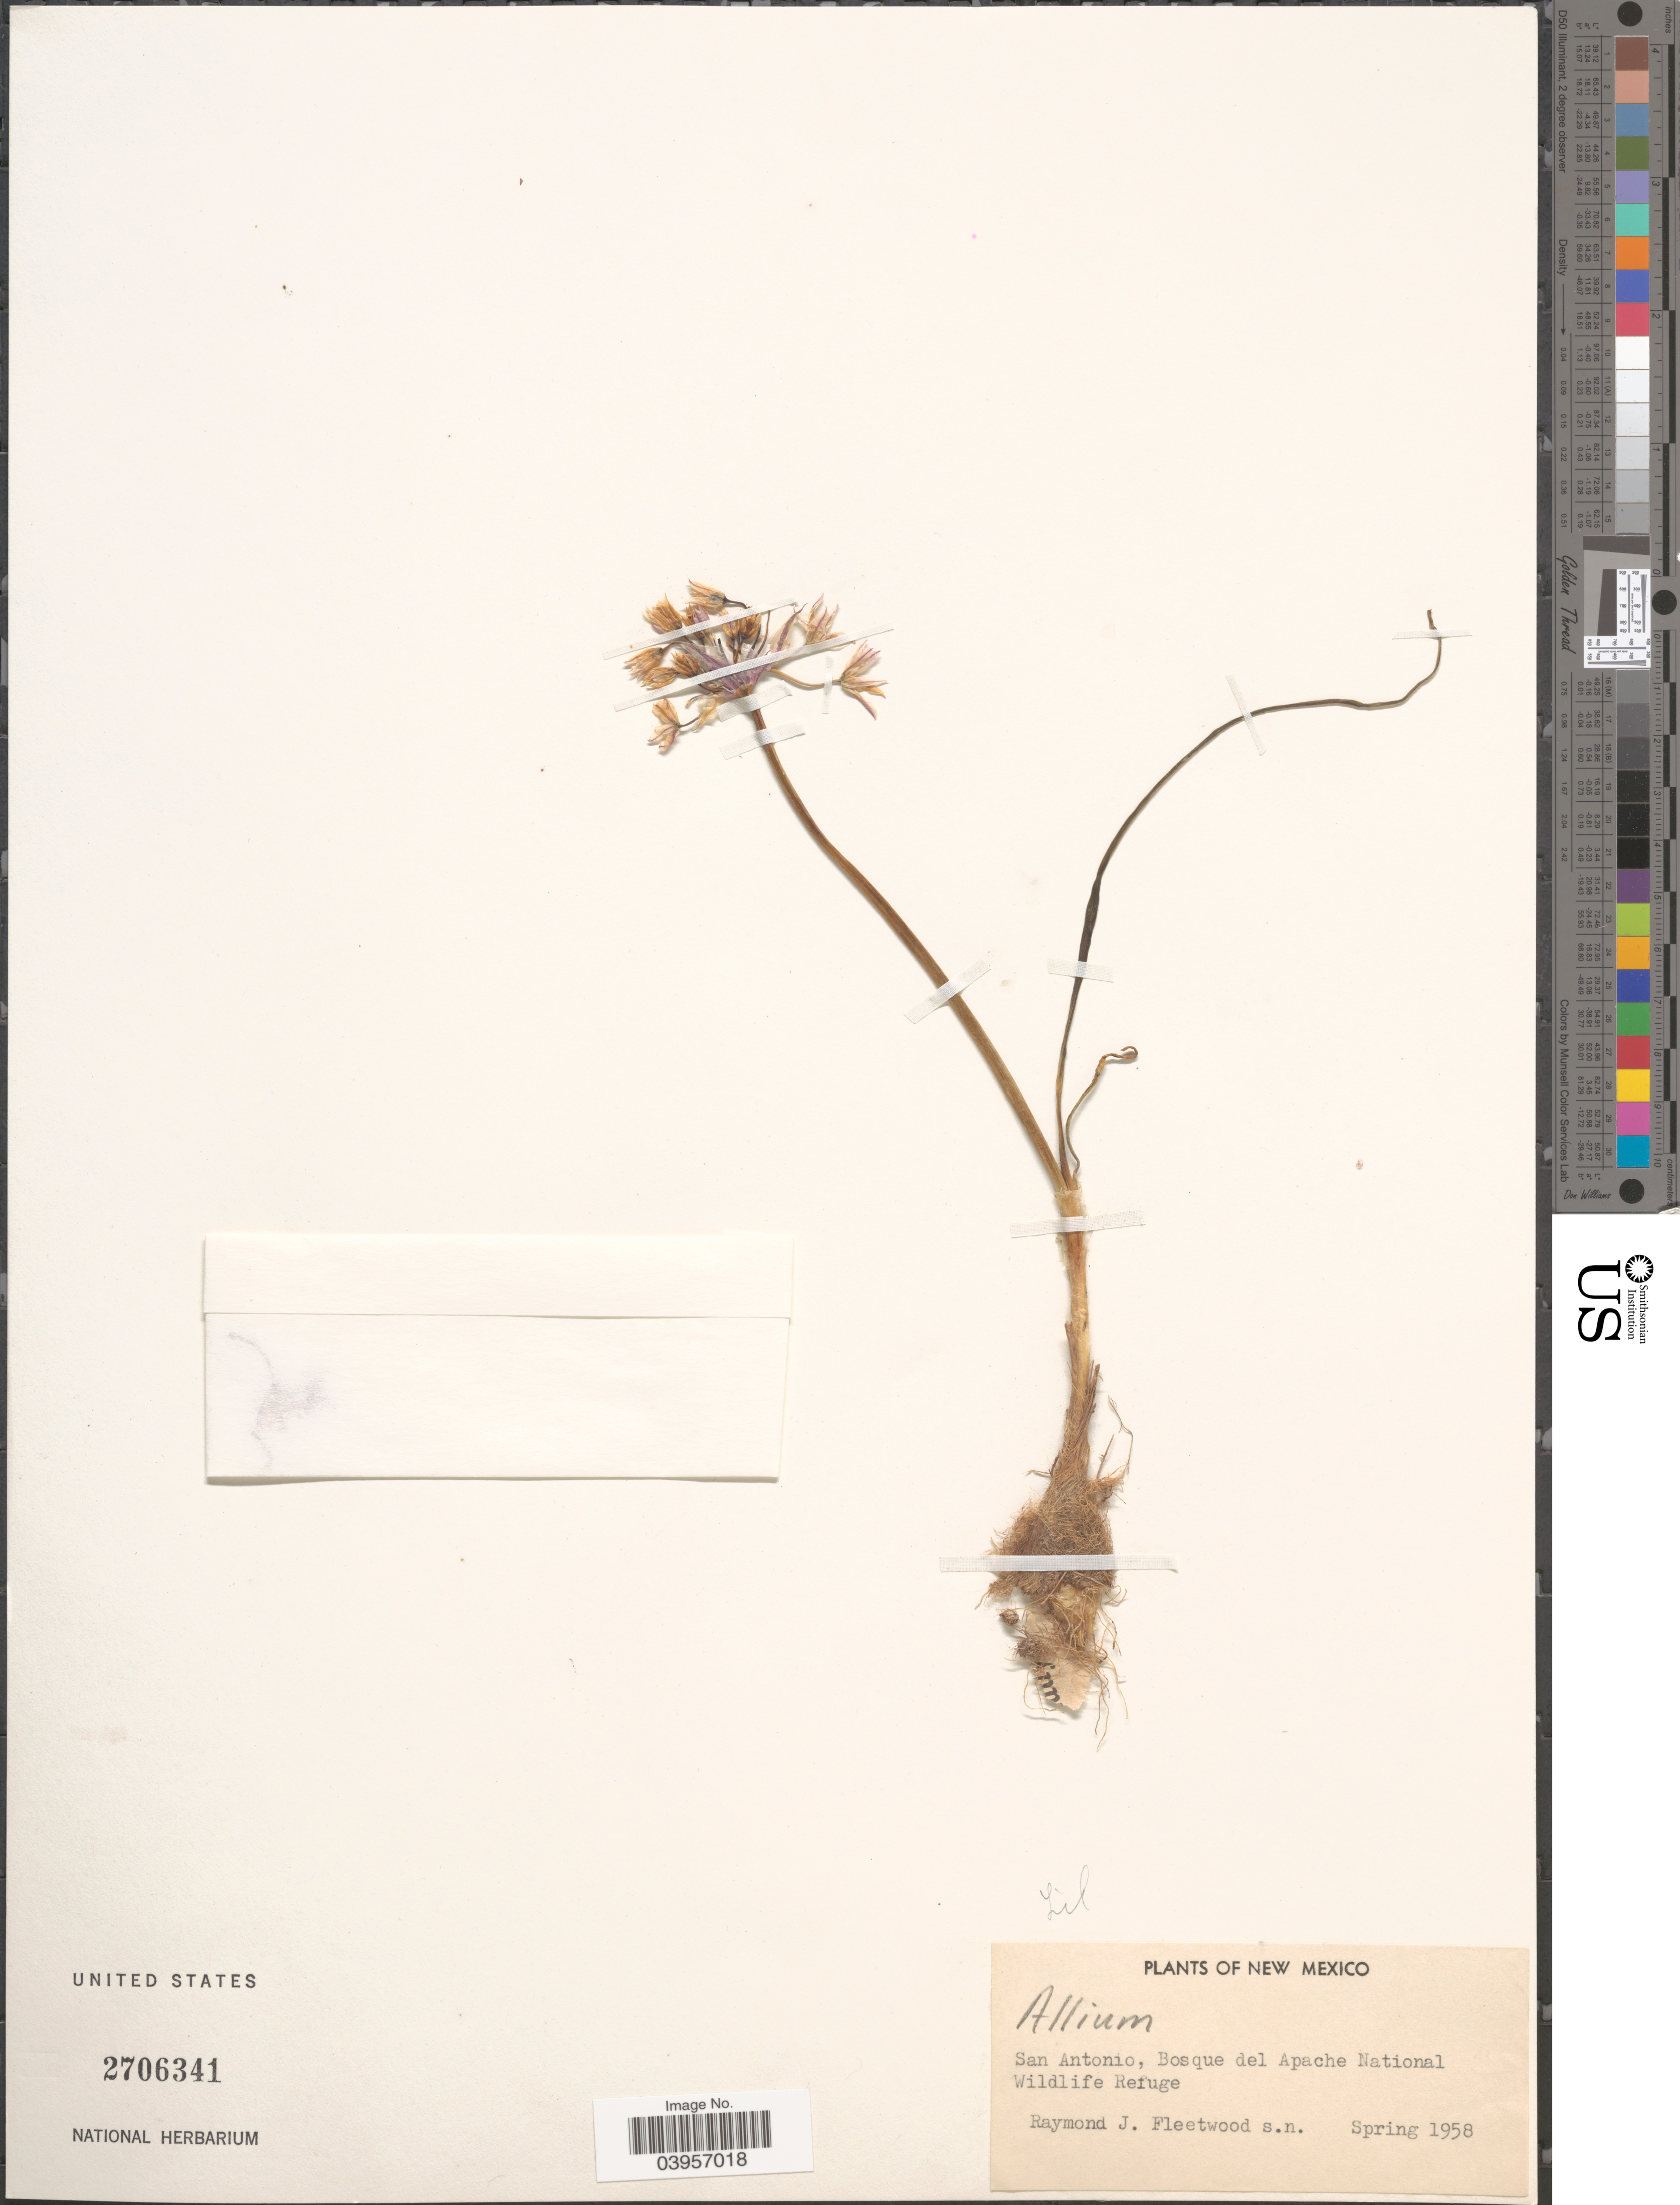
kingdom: Plantae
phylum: Tracheophyta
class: Liliopsida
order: Asparagales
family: Amaryllidaceae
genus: Allium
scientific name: Allium sp.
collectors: R. J. Fleetwood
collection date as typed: Spring 1958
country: United States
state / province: New Mexico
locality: San Antonio, Bosque del Apache National Wildlife Refuge.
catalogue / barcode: US 2706341